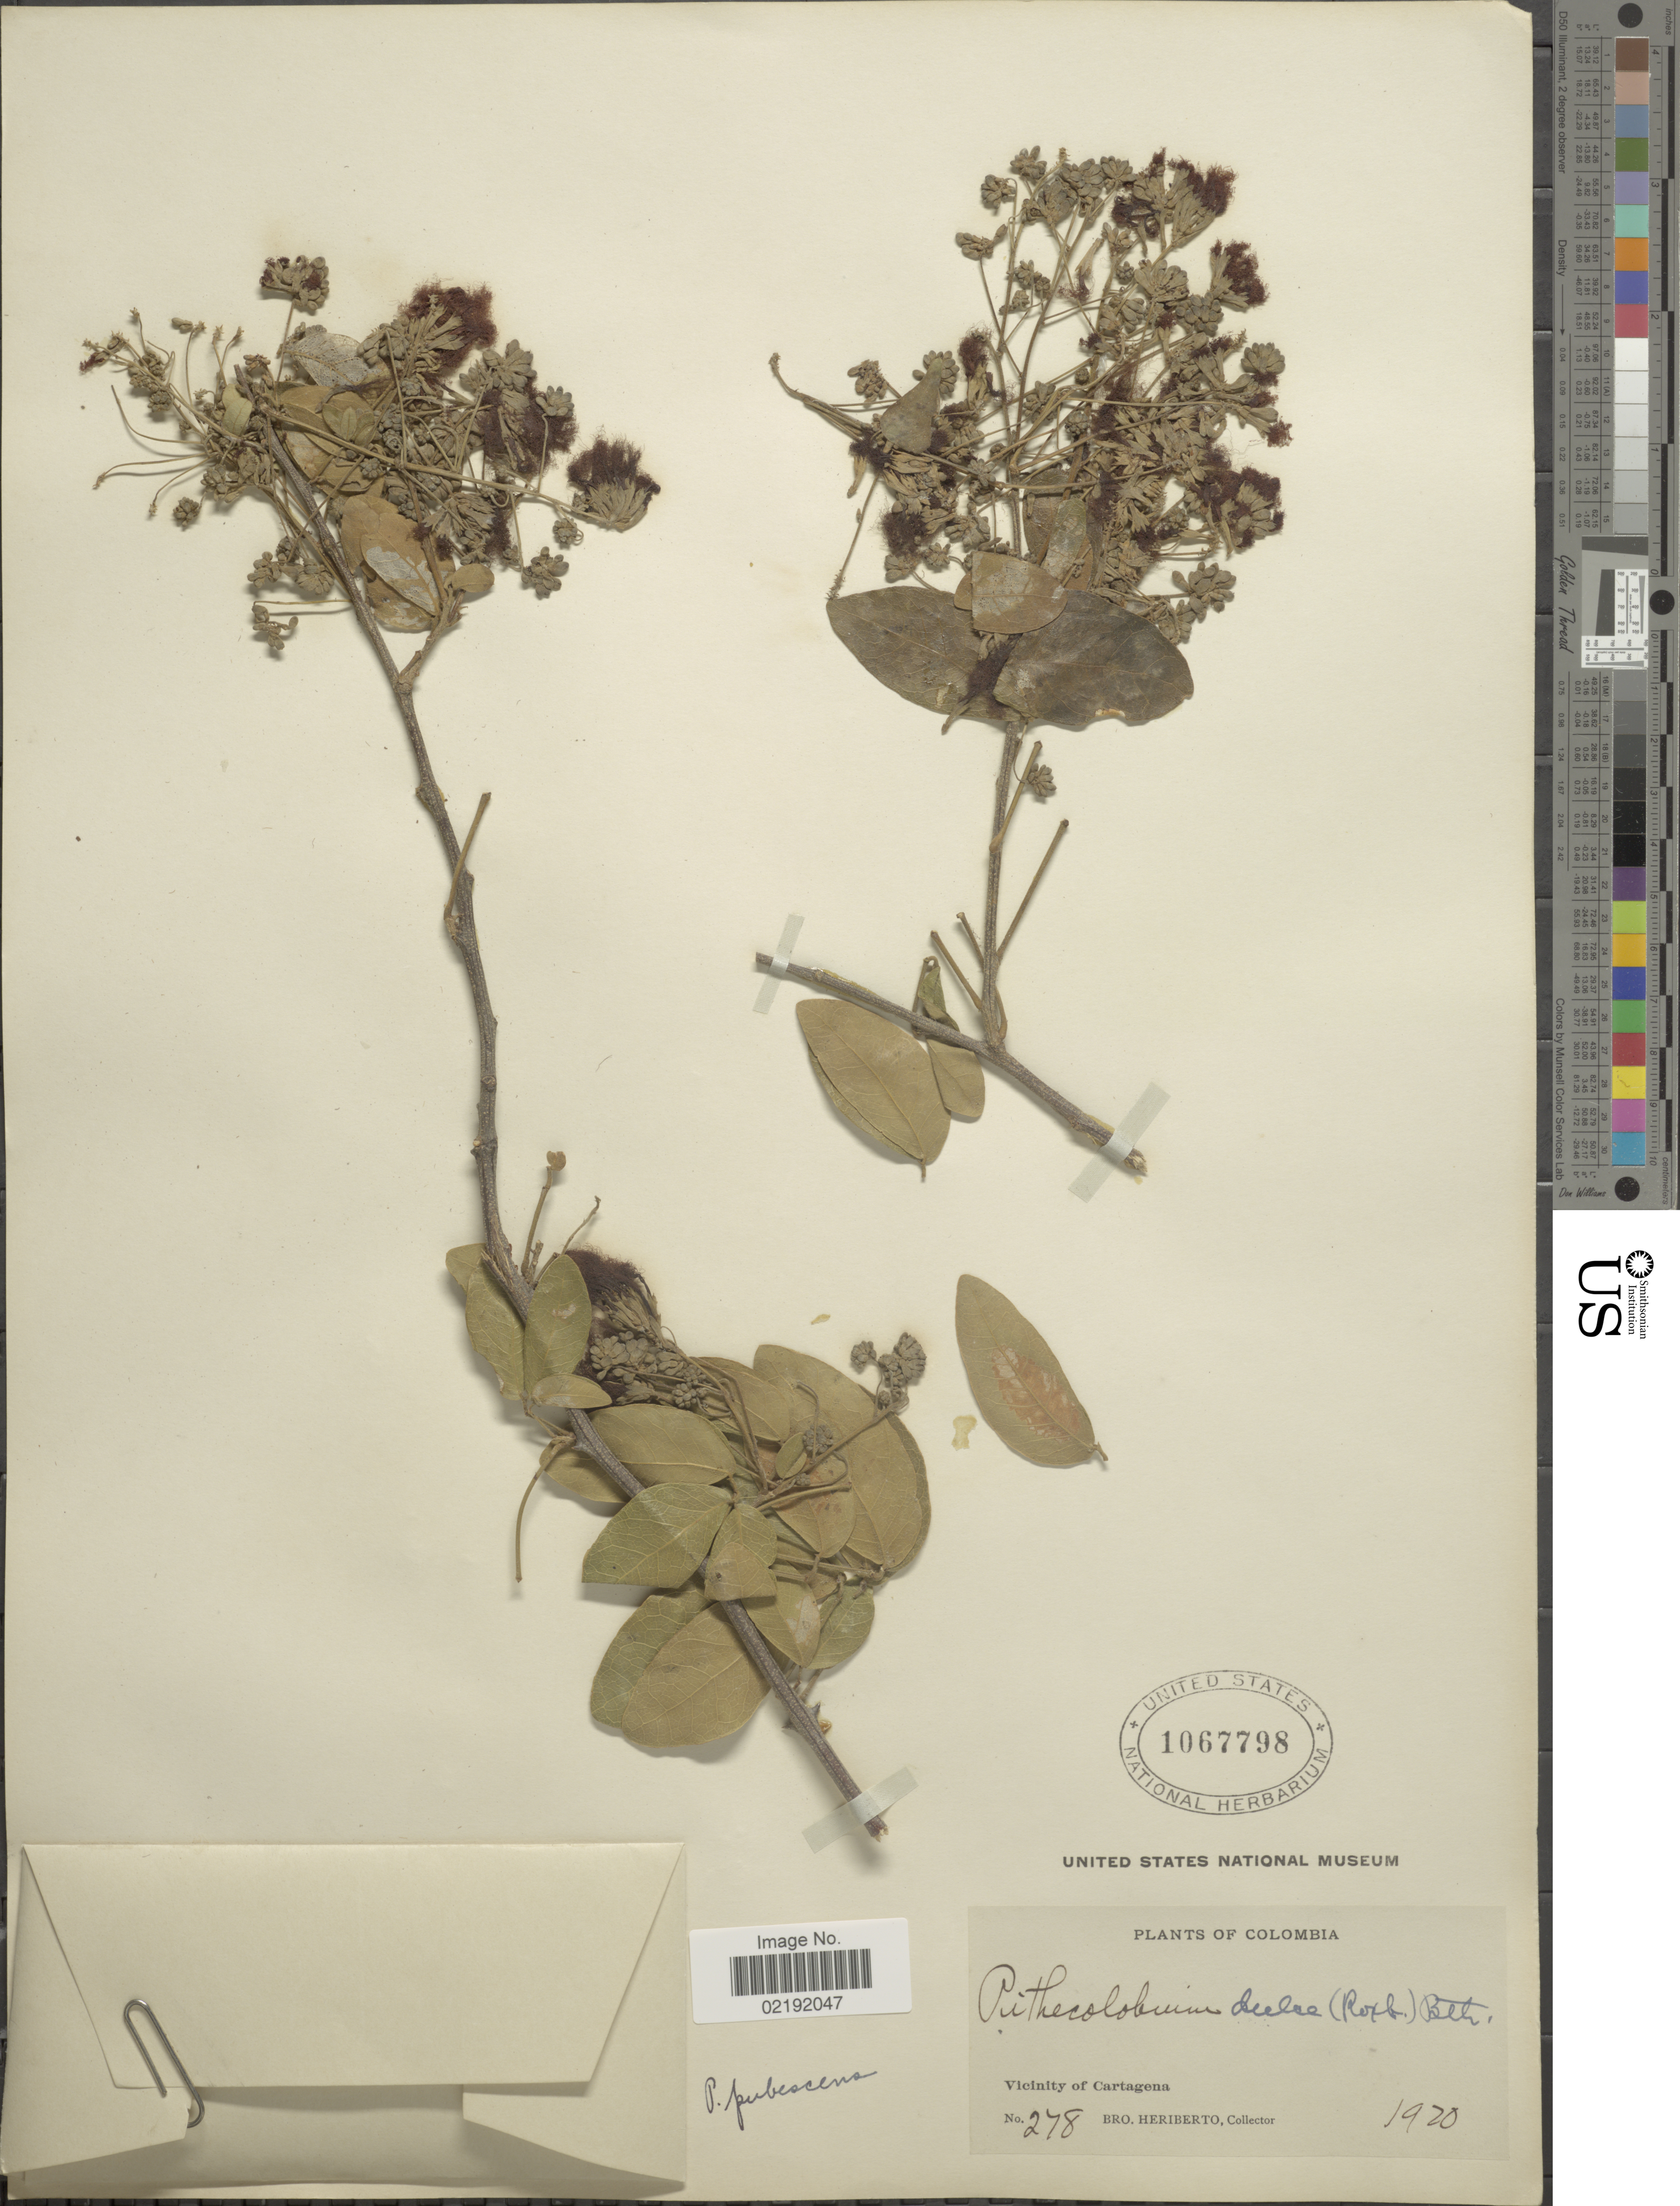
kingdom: Plantae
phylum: Tracheophyta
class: Magnoliopsida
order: Fabales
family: Fabaceae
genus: Pithecellobium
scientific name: Pithecellobium roseum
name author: (Vahl) Barneby & J.W. Grimes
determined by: U.S. National Herbarium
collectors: B. Heriberto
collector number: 278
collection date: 1920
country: Colombia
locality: Vicinity of Cartagena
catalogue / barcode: US 1067798